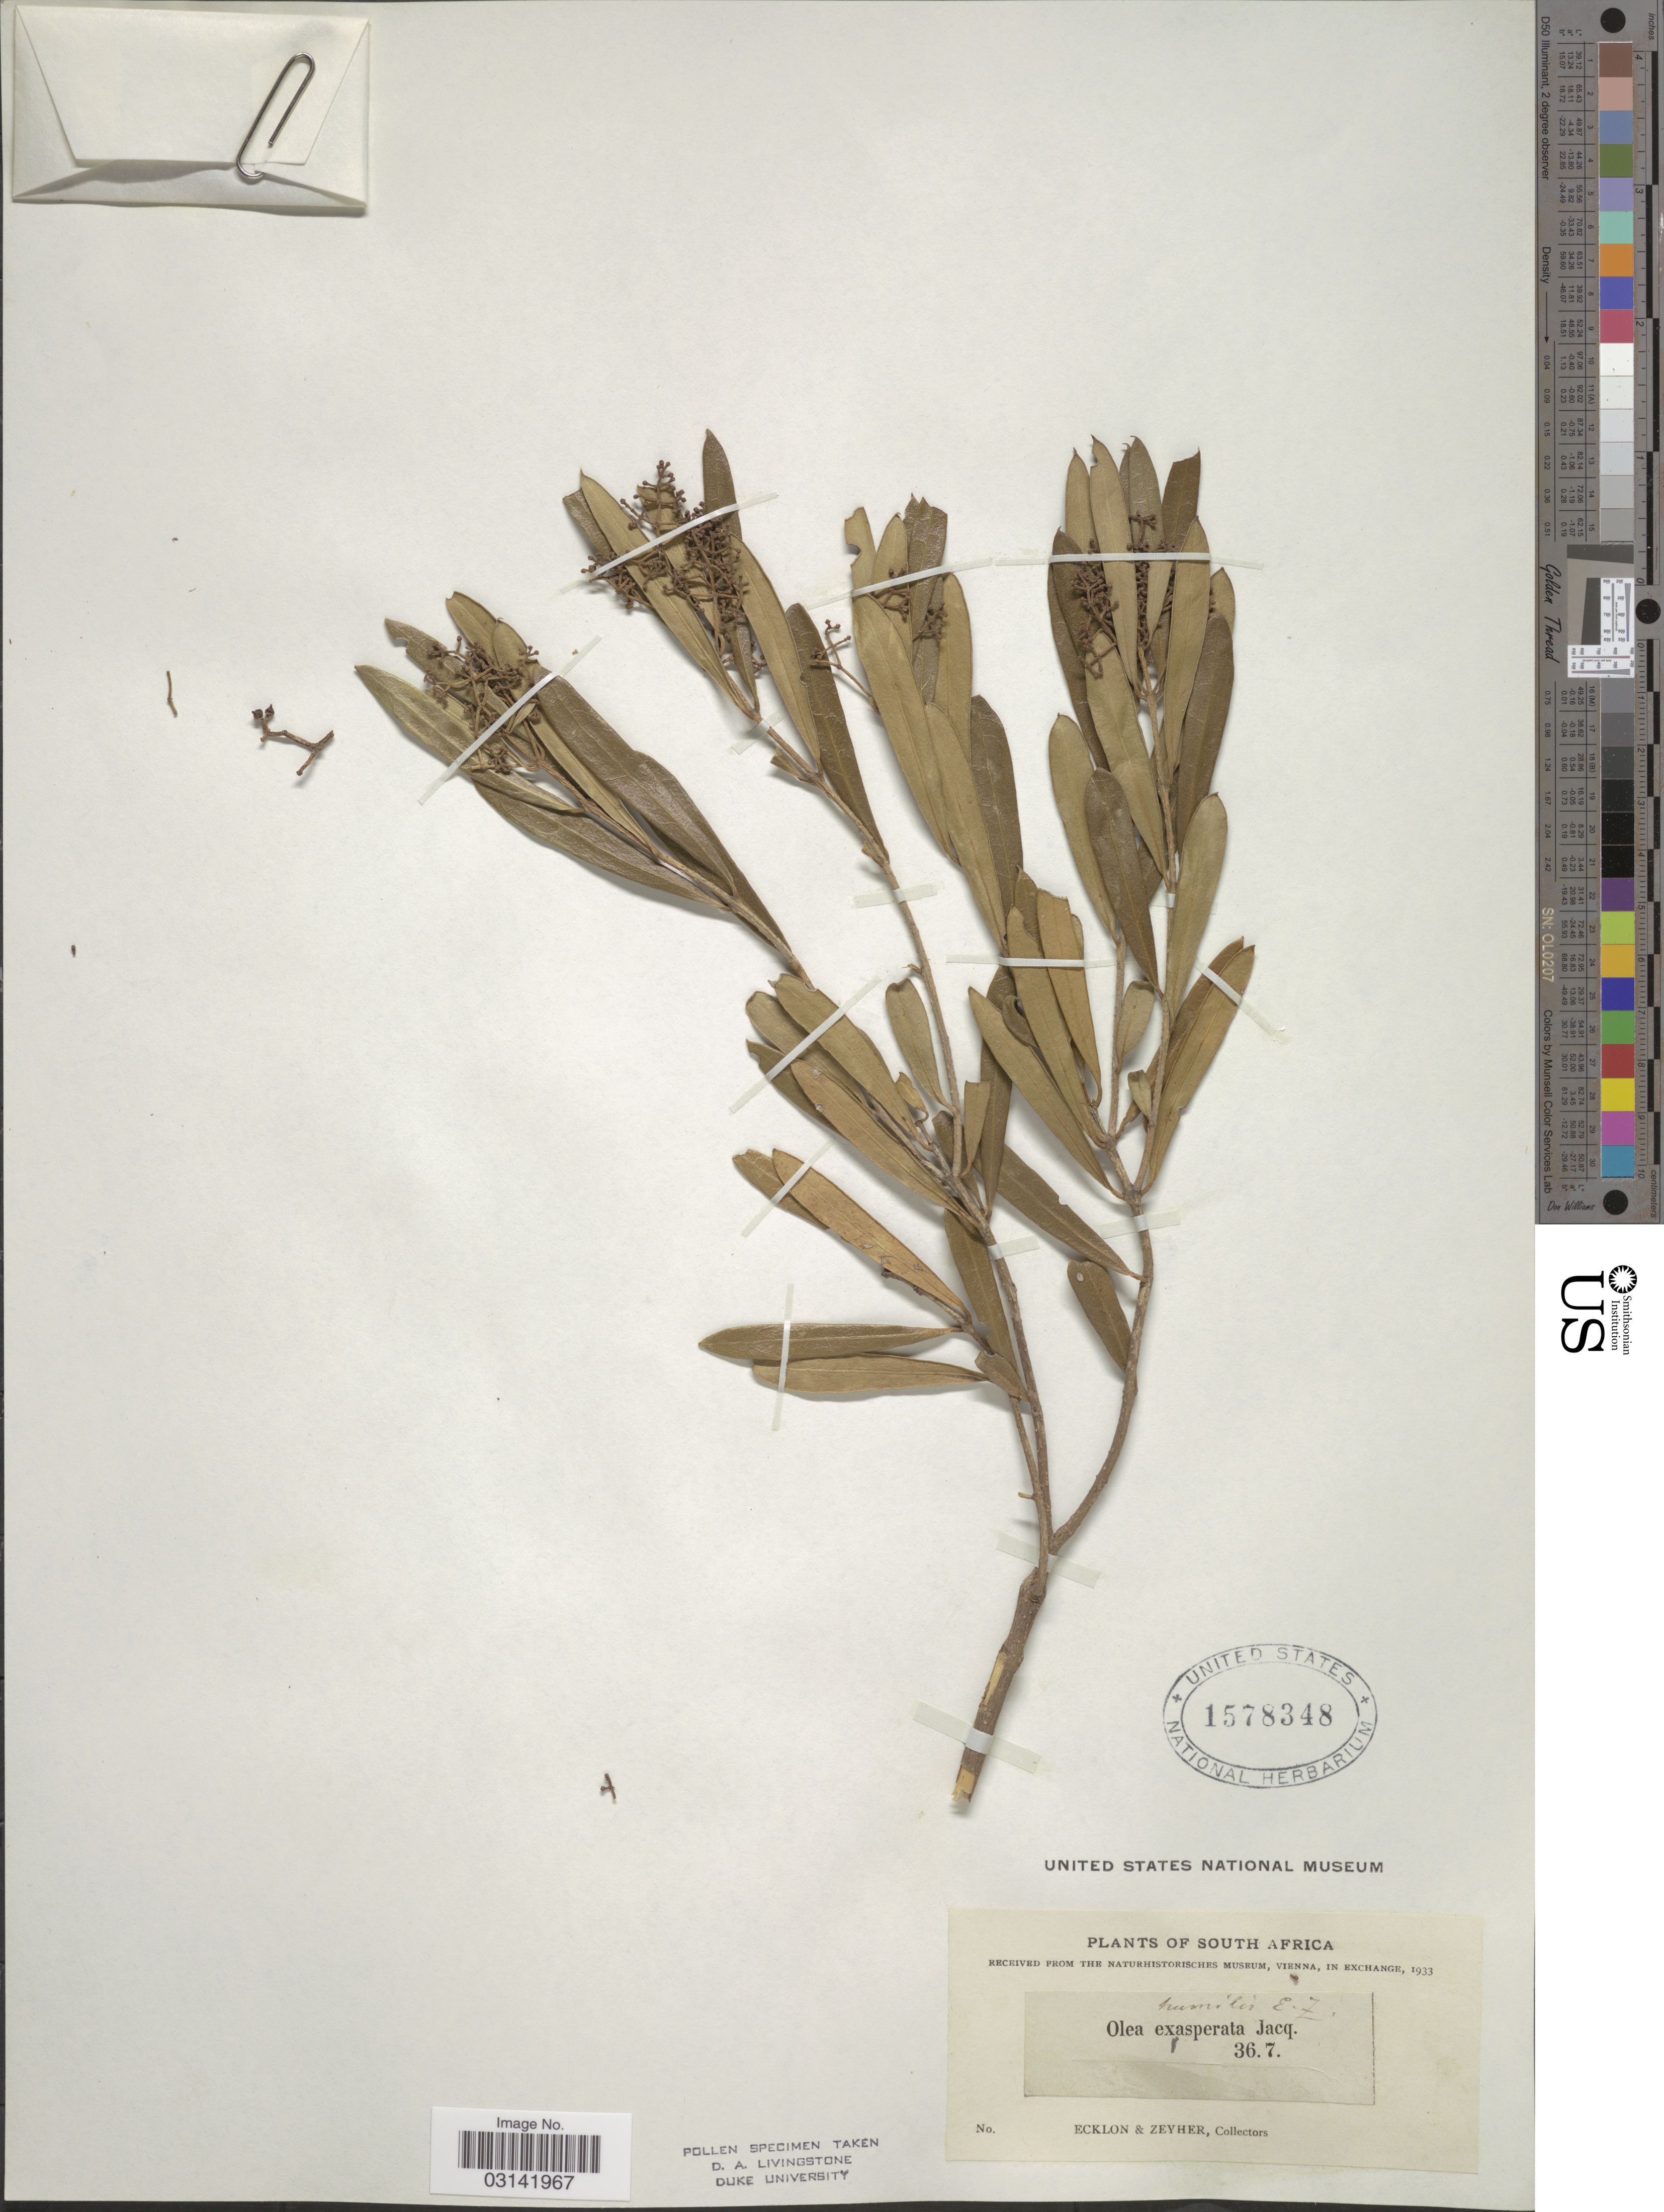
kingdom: Plantae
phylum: Tracheophyta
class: Magnoliopsida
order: Lamiales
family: Oleaceae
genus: Olea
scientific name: Olea exasperata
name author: Jacq.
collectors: -. Ecklon & -. Zeyher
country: South Africa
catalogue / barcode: US 1578348